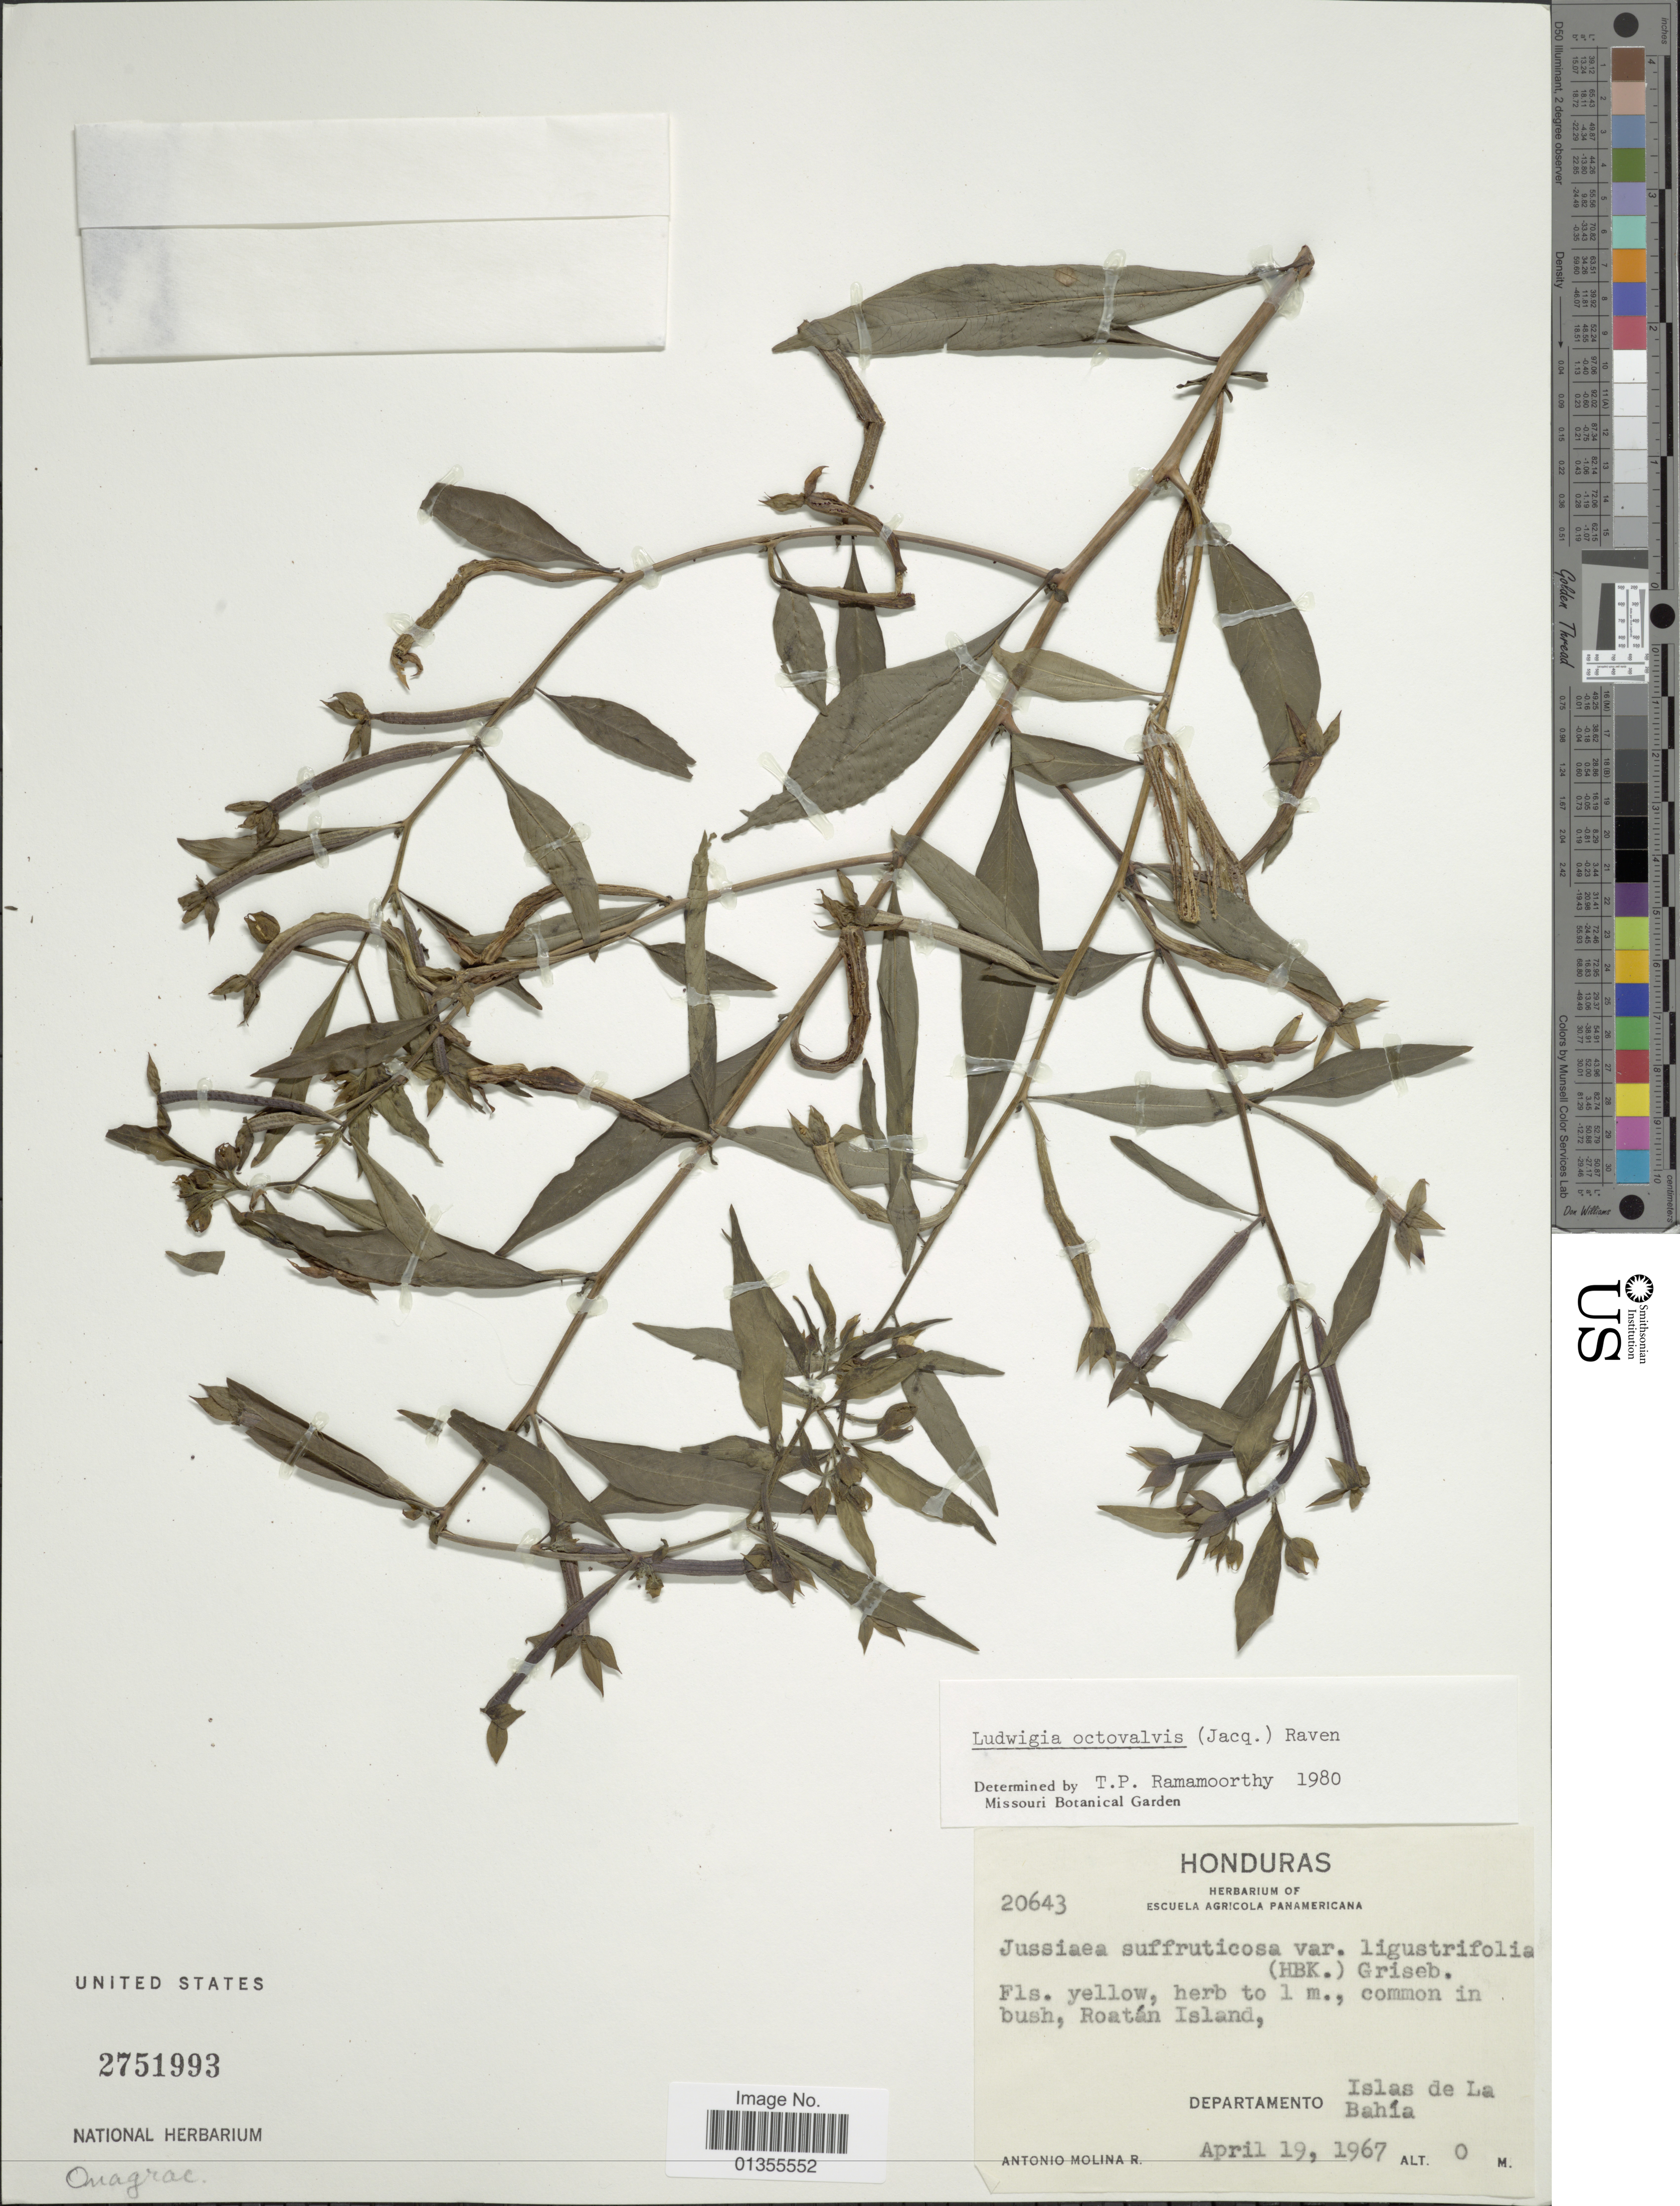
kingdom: Plantae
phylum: Tracheophyta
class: Magnoliopsida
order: Myrtales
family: Onagraceae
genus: Ludwigia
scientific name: Ludwigia octovalvis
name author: (Jacq.) P.H. Raven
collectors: A. Molina R.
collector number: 20643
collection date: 1967-04-19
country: Honduras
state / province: Islas de la Bahía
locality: Common in bush, Roatán Island. Departamento Islas de La Bahía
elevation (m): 0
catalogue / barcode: US 2751993